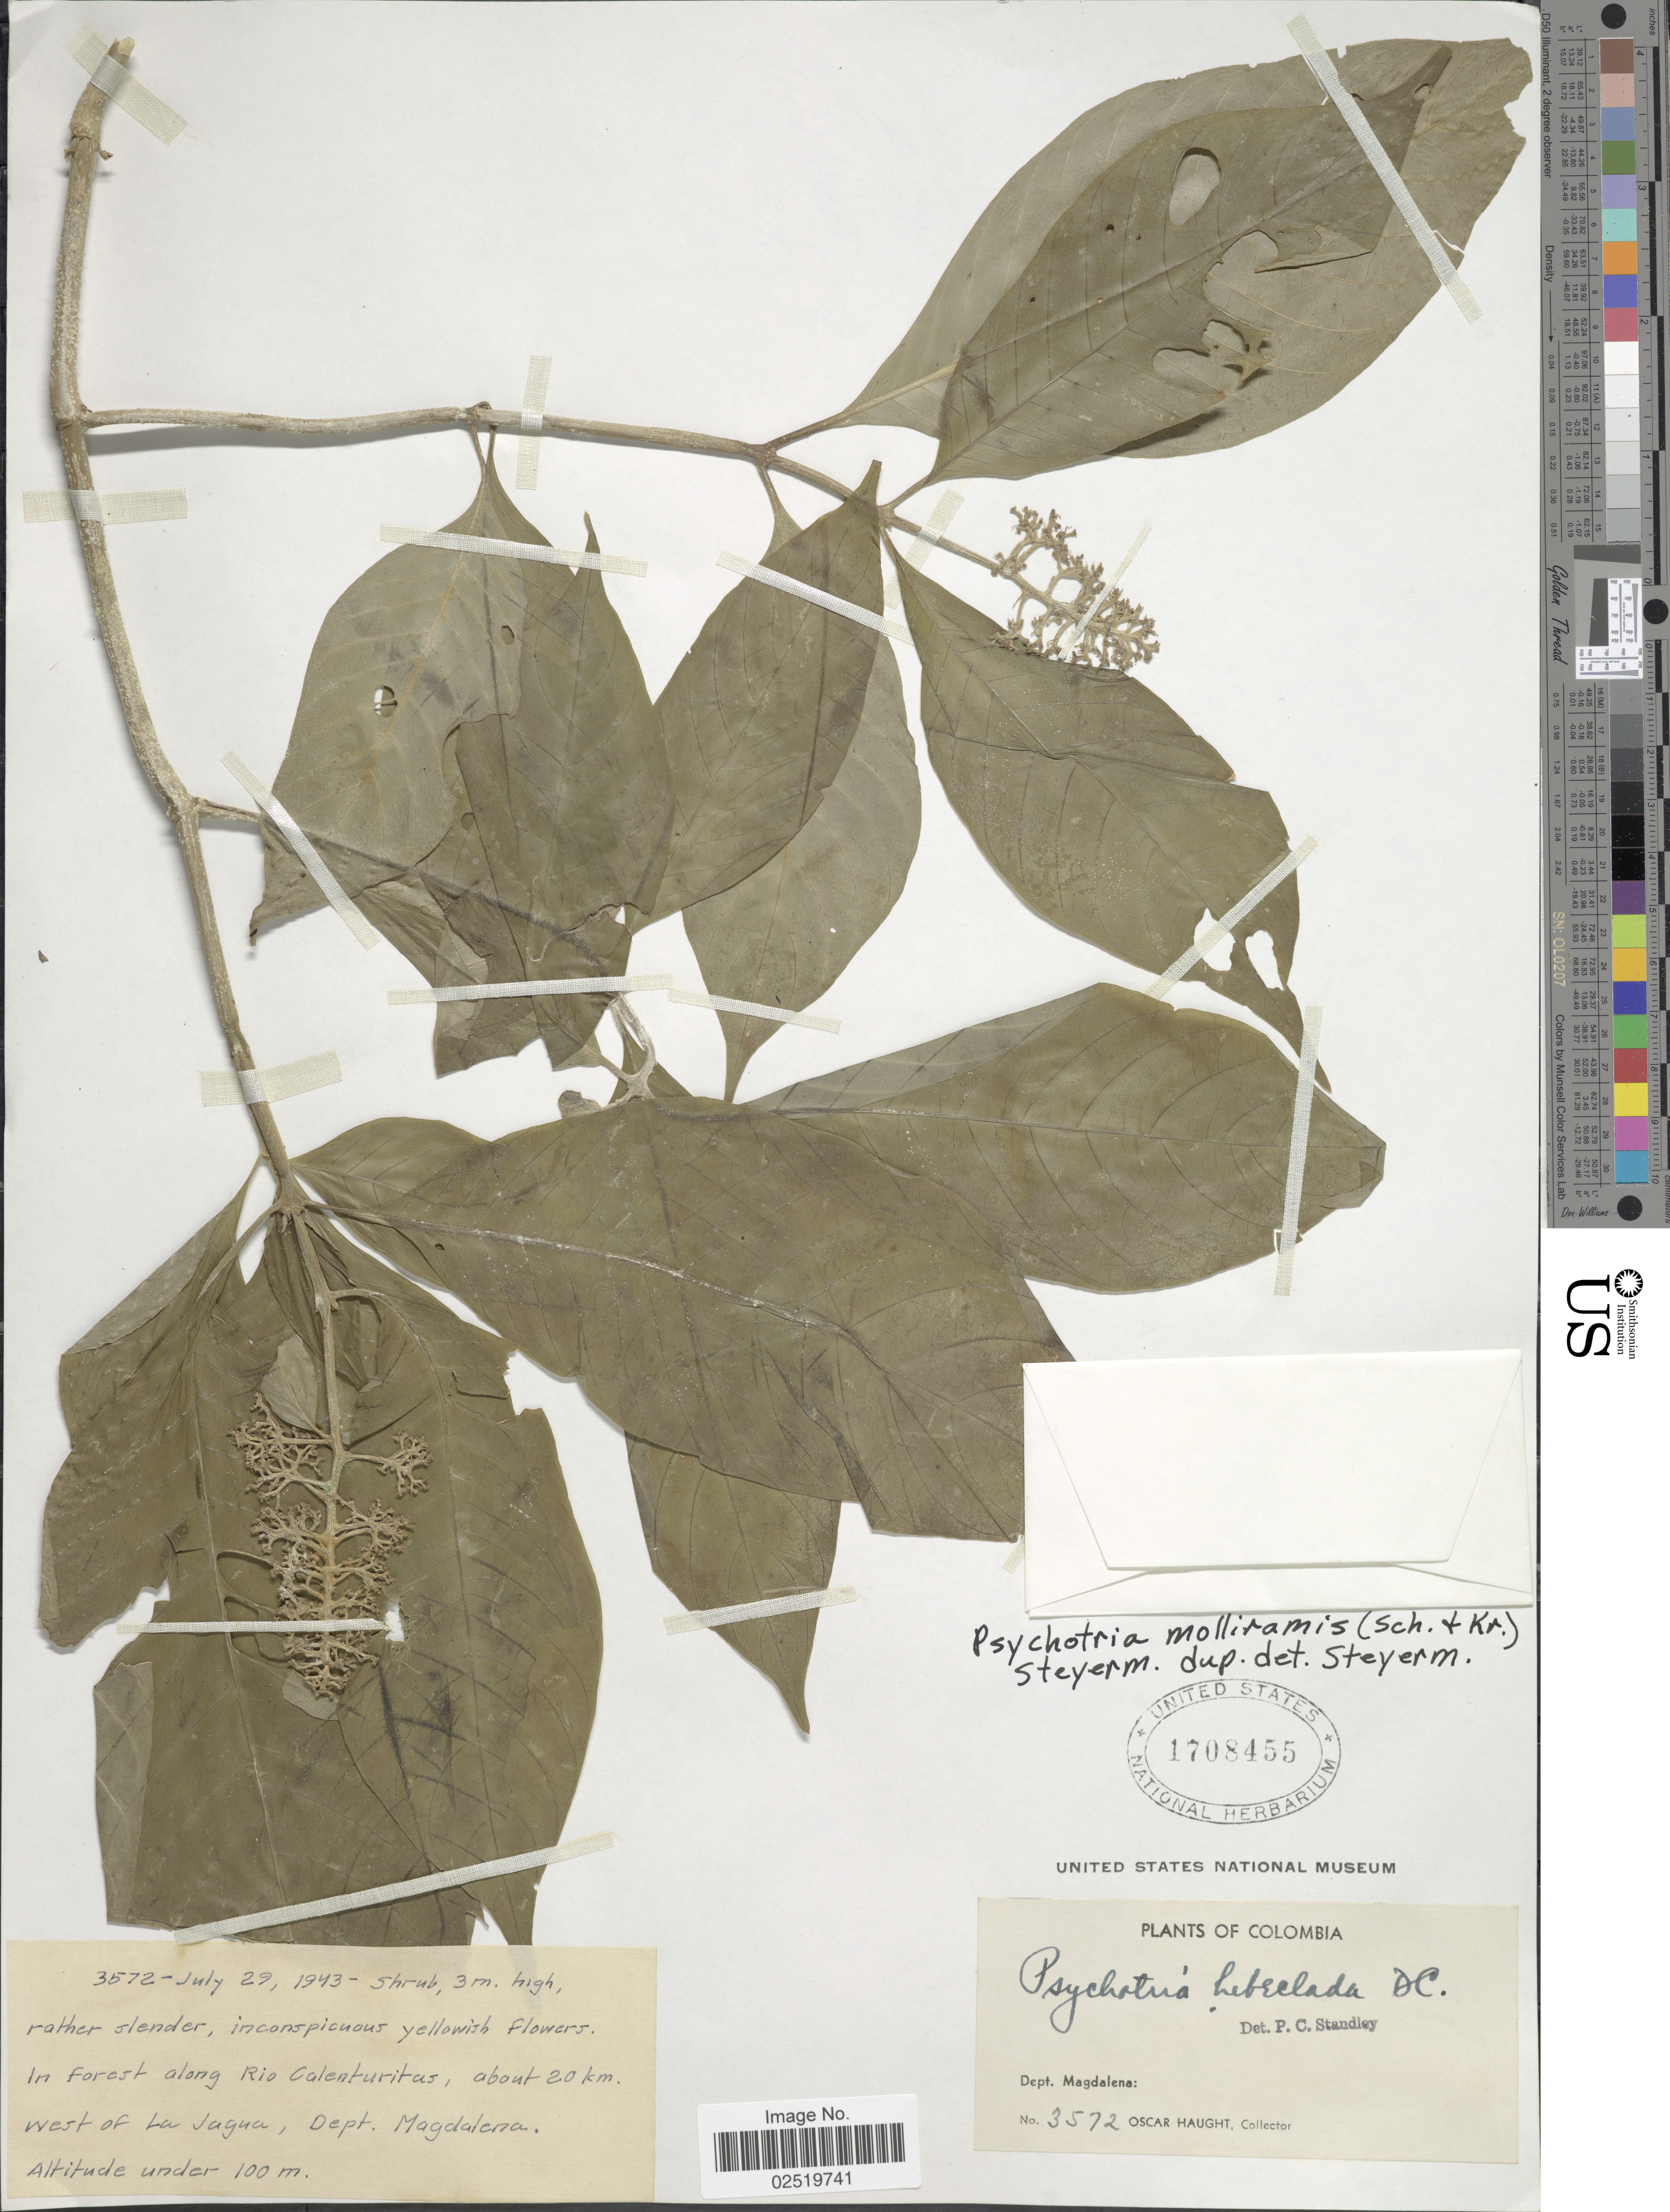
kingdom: Plantae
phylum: Tracheophyta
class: Magnoliopsida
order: Gentianales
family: Rubiaceae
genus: Psychotria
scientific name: Psychotria molliramis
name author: (K. Schum. & K. Krause) Steyerm.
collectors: O. L. Haught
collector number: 3572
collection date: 1943-07-29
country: Colombia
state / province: Magdalena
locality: About 20 km. west of La Jagua.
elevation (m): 100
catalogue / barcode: US 1708455